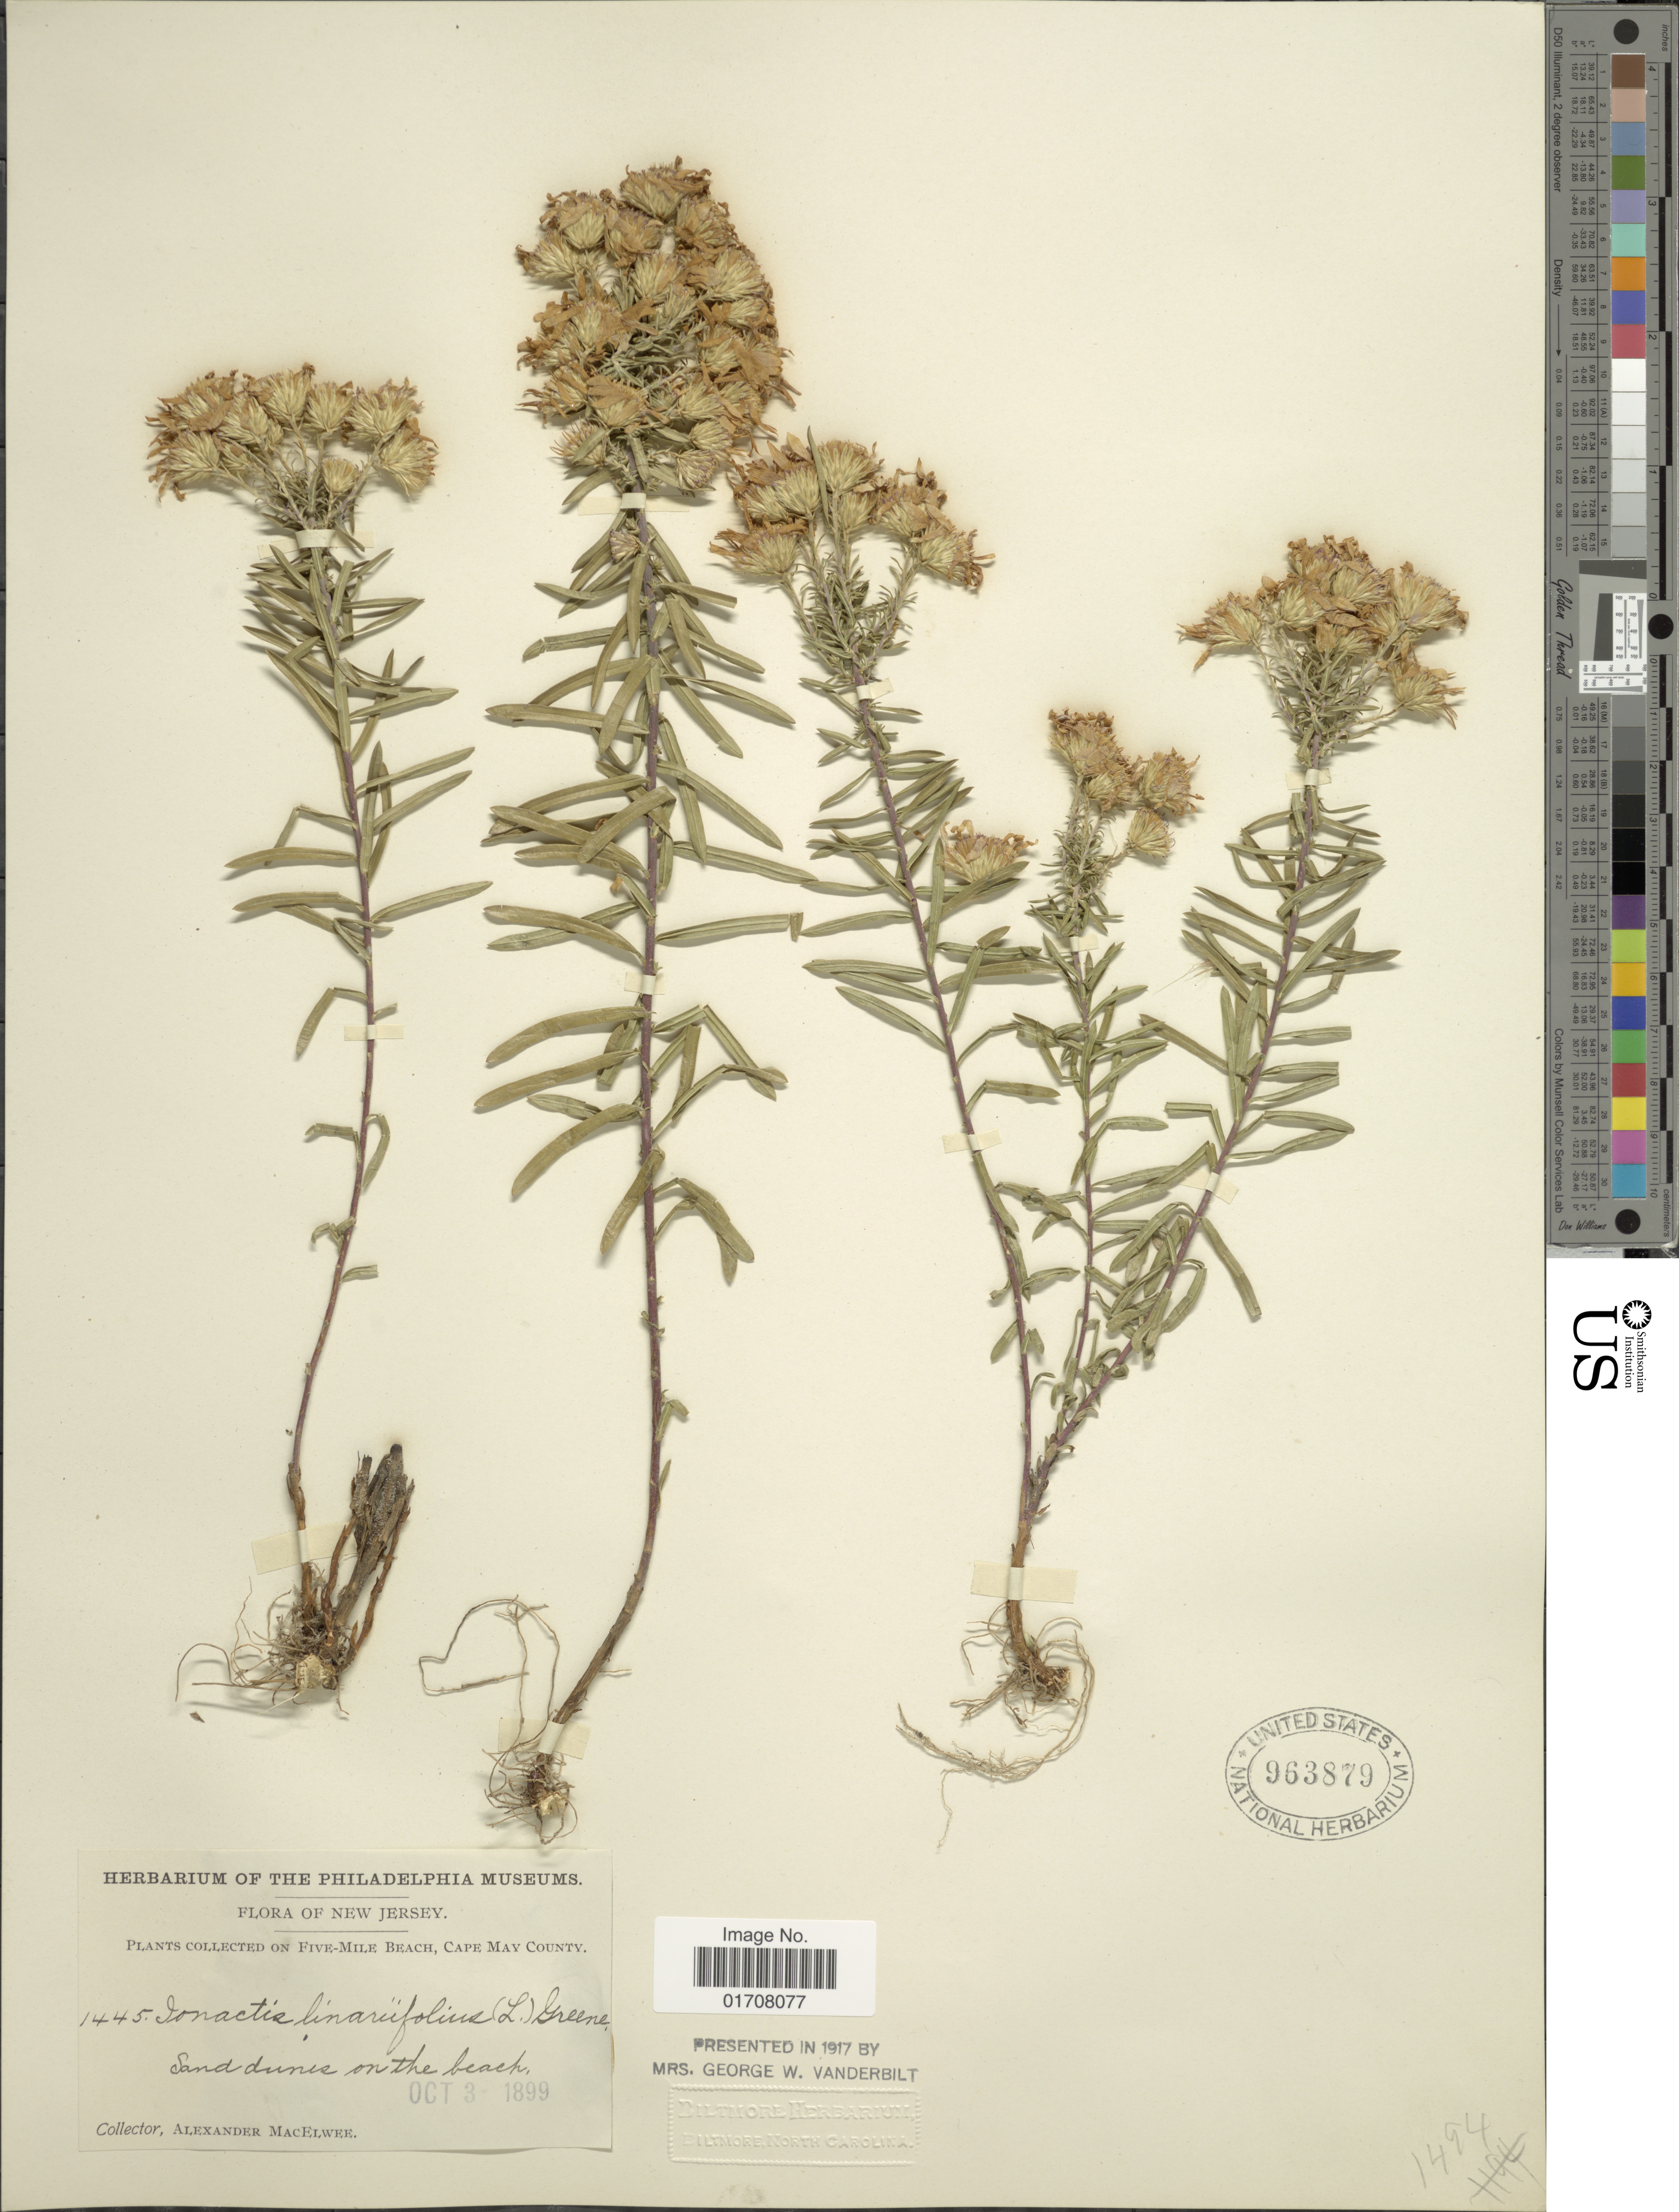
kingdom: Plantae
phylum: Tracheophyta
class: Magnoliopsida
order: Asterales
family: Asteraceae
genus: Ionactis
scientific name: Ionactis linariifolia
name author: (L.) Greene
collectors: A. MacElwee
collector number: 1445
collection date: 1899-10-03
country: United States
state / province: New Jersey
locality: On Five-Mile Beach, Cape May County, sand dunes on the beach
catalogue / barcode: US 963879